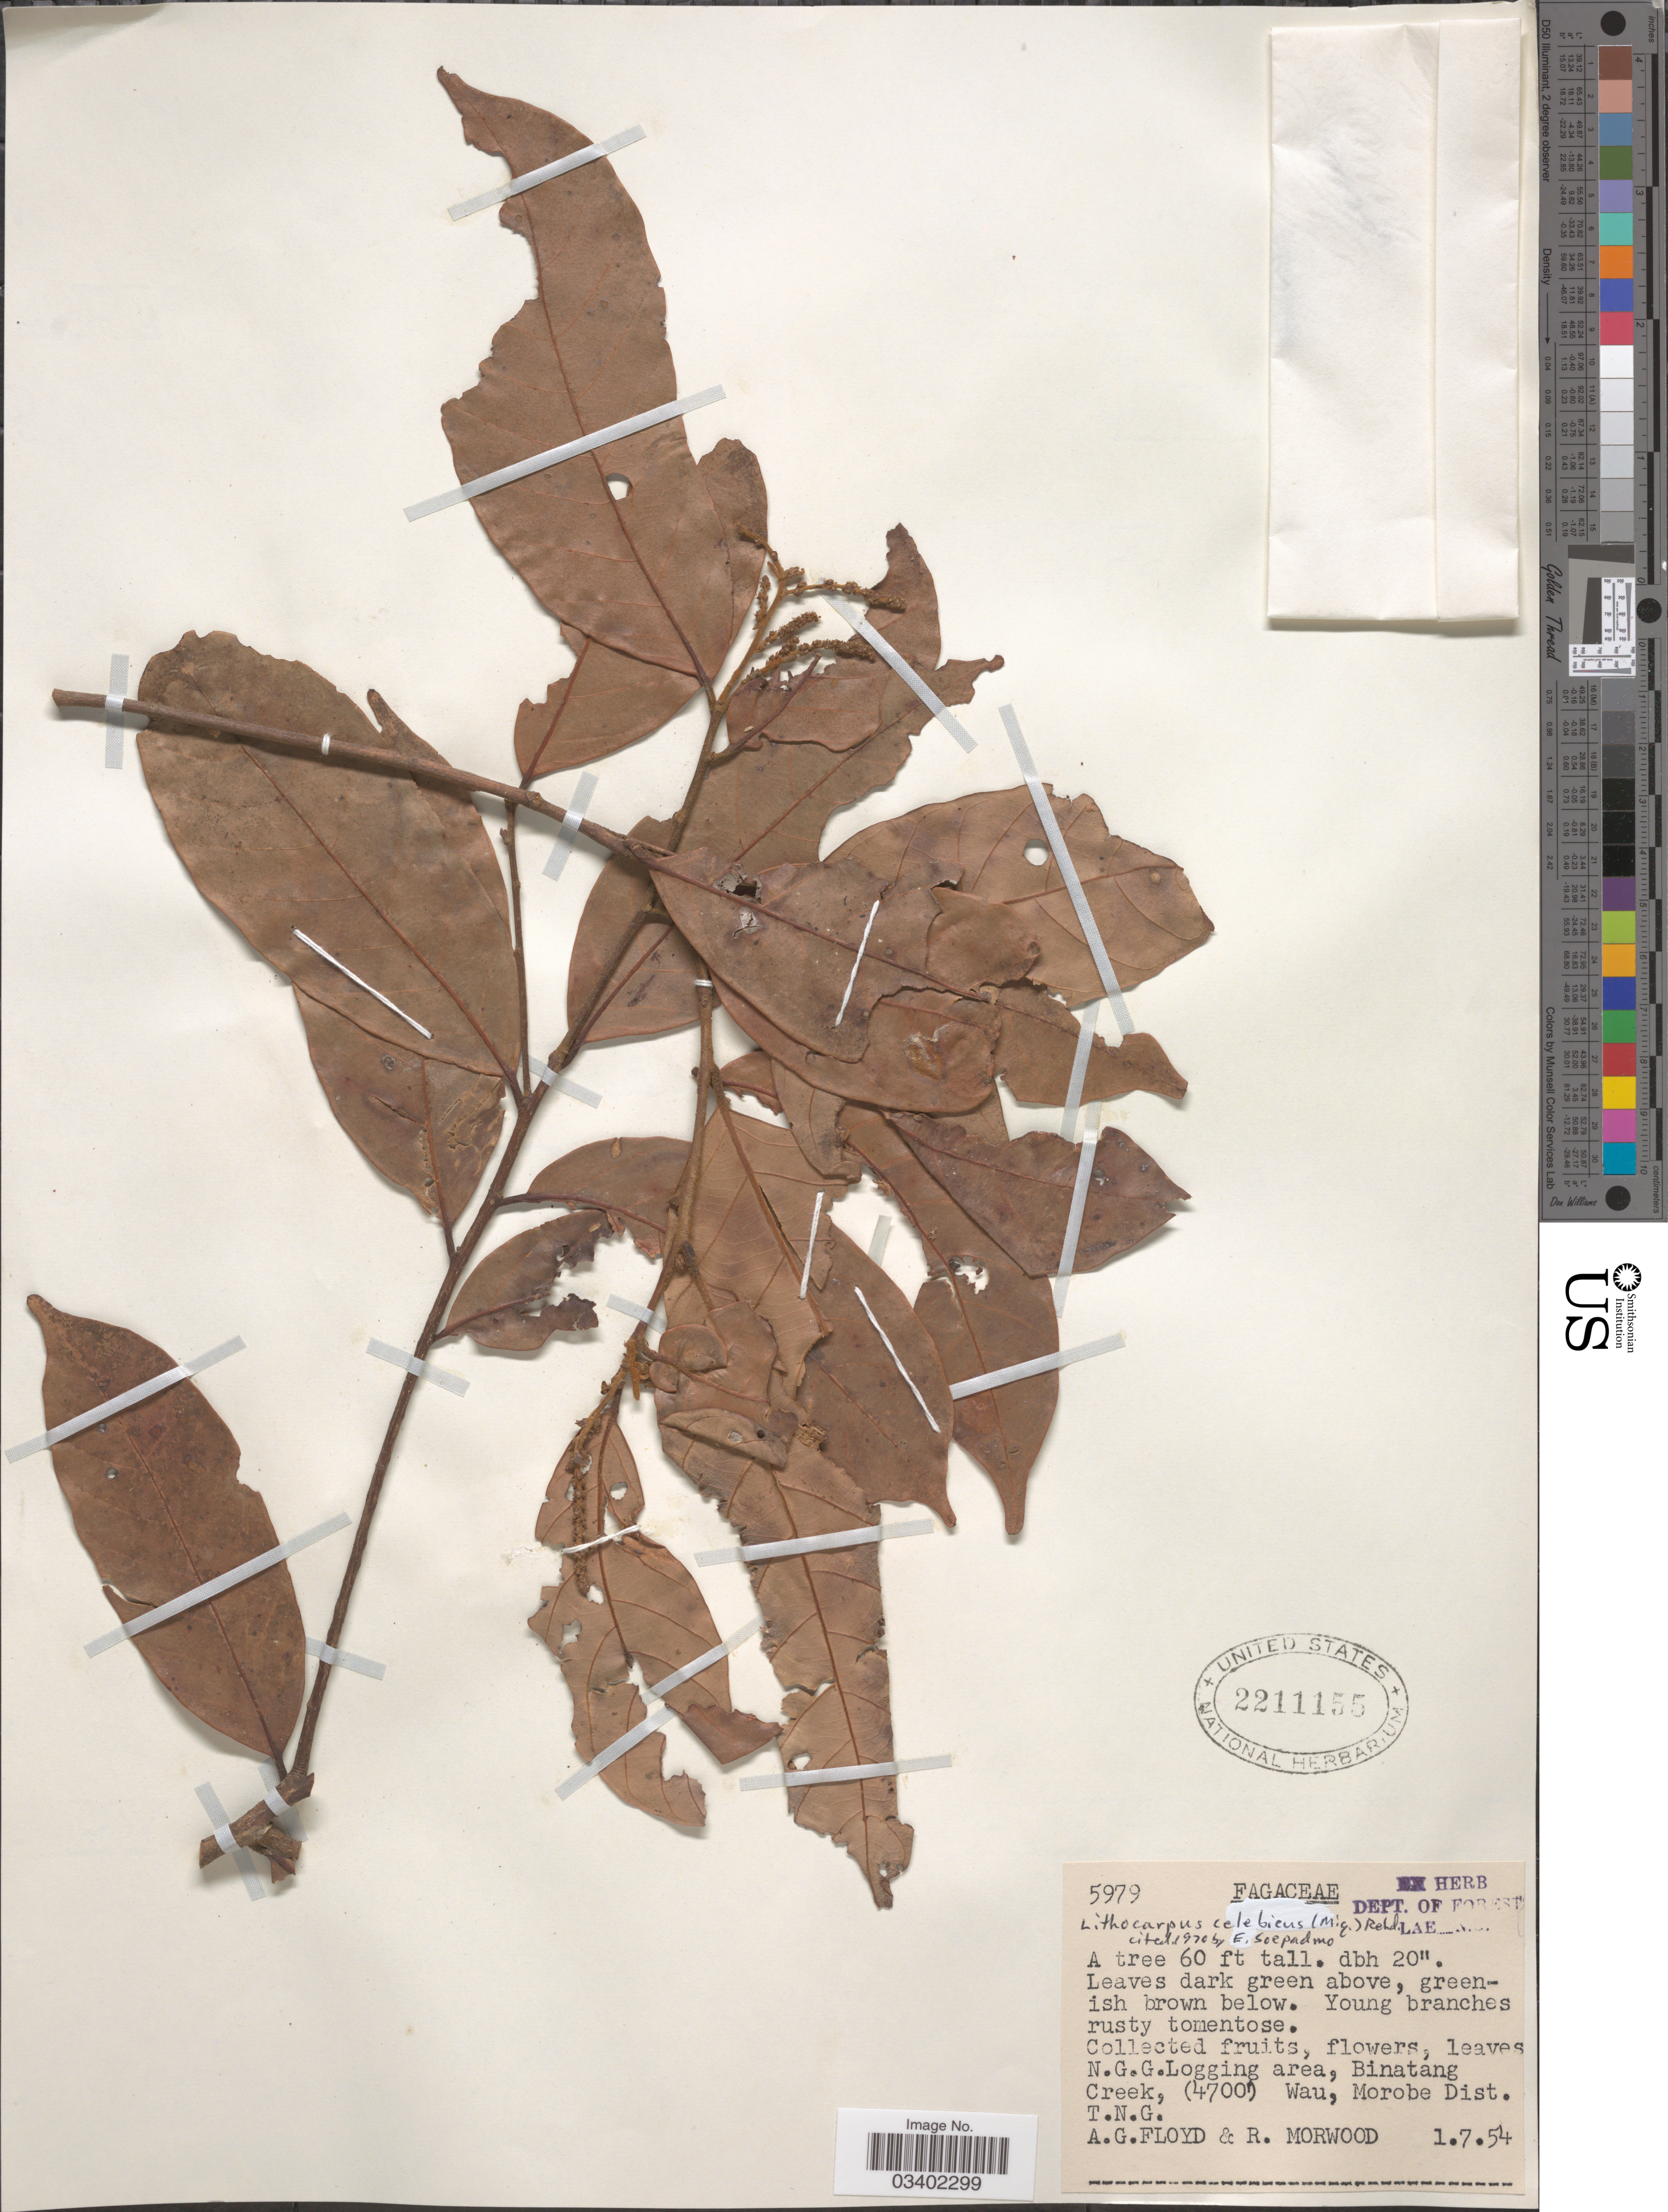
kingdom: Plantae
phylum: Tracheophyta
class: Magnoliopsida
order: Fagales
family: Fagaceae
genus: Lithocarpus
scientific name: Lithocarpus celebicus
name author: (Miq.) Rehder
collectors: A. G. Floyd & R. Morwood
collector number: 5979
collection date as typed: Transcribed d/m/y: 1/7/54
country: Papua New Guinea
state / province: Morobe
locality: N.G.G. Logging area, Binatang Creek, Wau, Morobe Dist. T.N.G.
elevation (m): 1433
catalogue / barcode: US 2211155